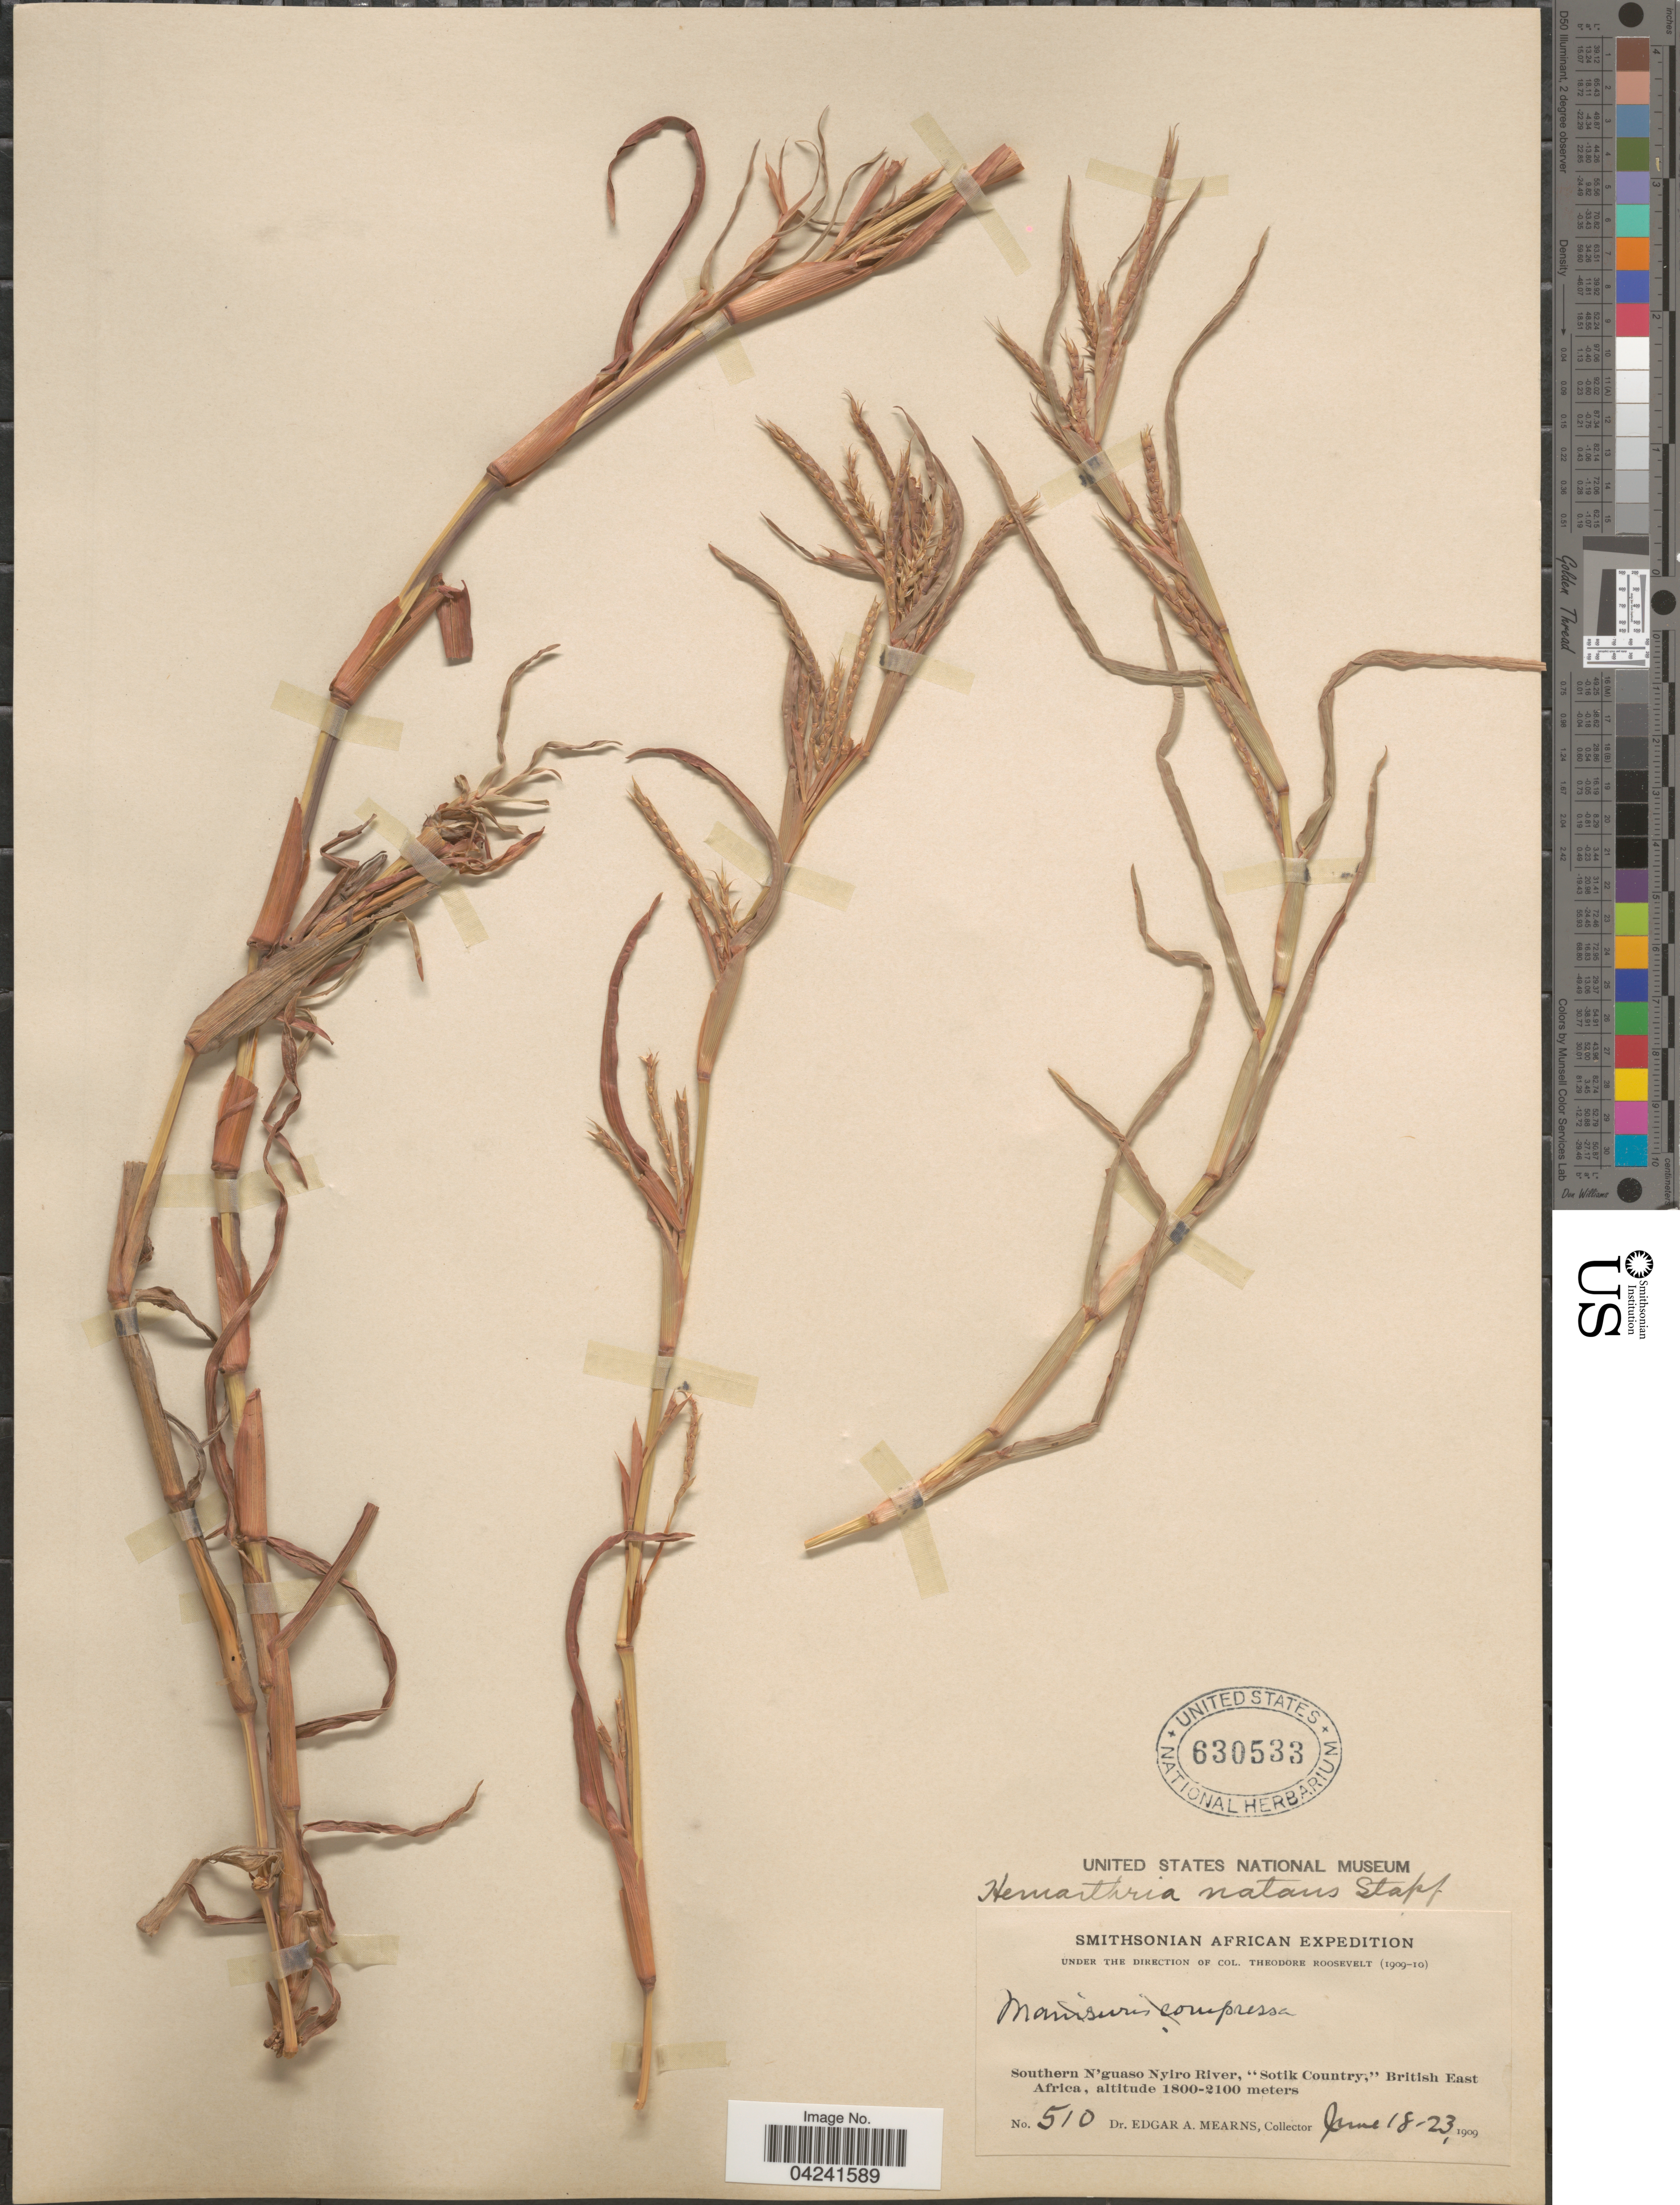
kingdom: Plantae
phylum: Tracheophyta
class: Liliopsida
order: Poales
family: Poaceae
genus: Hemarthria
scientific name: Hemarthria natans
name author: Stapf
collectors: E. A. Mearns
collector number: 510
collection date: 1909-06-18/1909-06-23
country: Kenya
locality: Smithsonian African Expedition. Southern N'guaso Nyiro River, "Sotik Country", British East Africa.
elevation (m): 1800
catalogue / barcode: US 630533